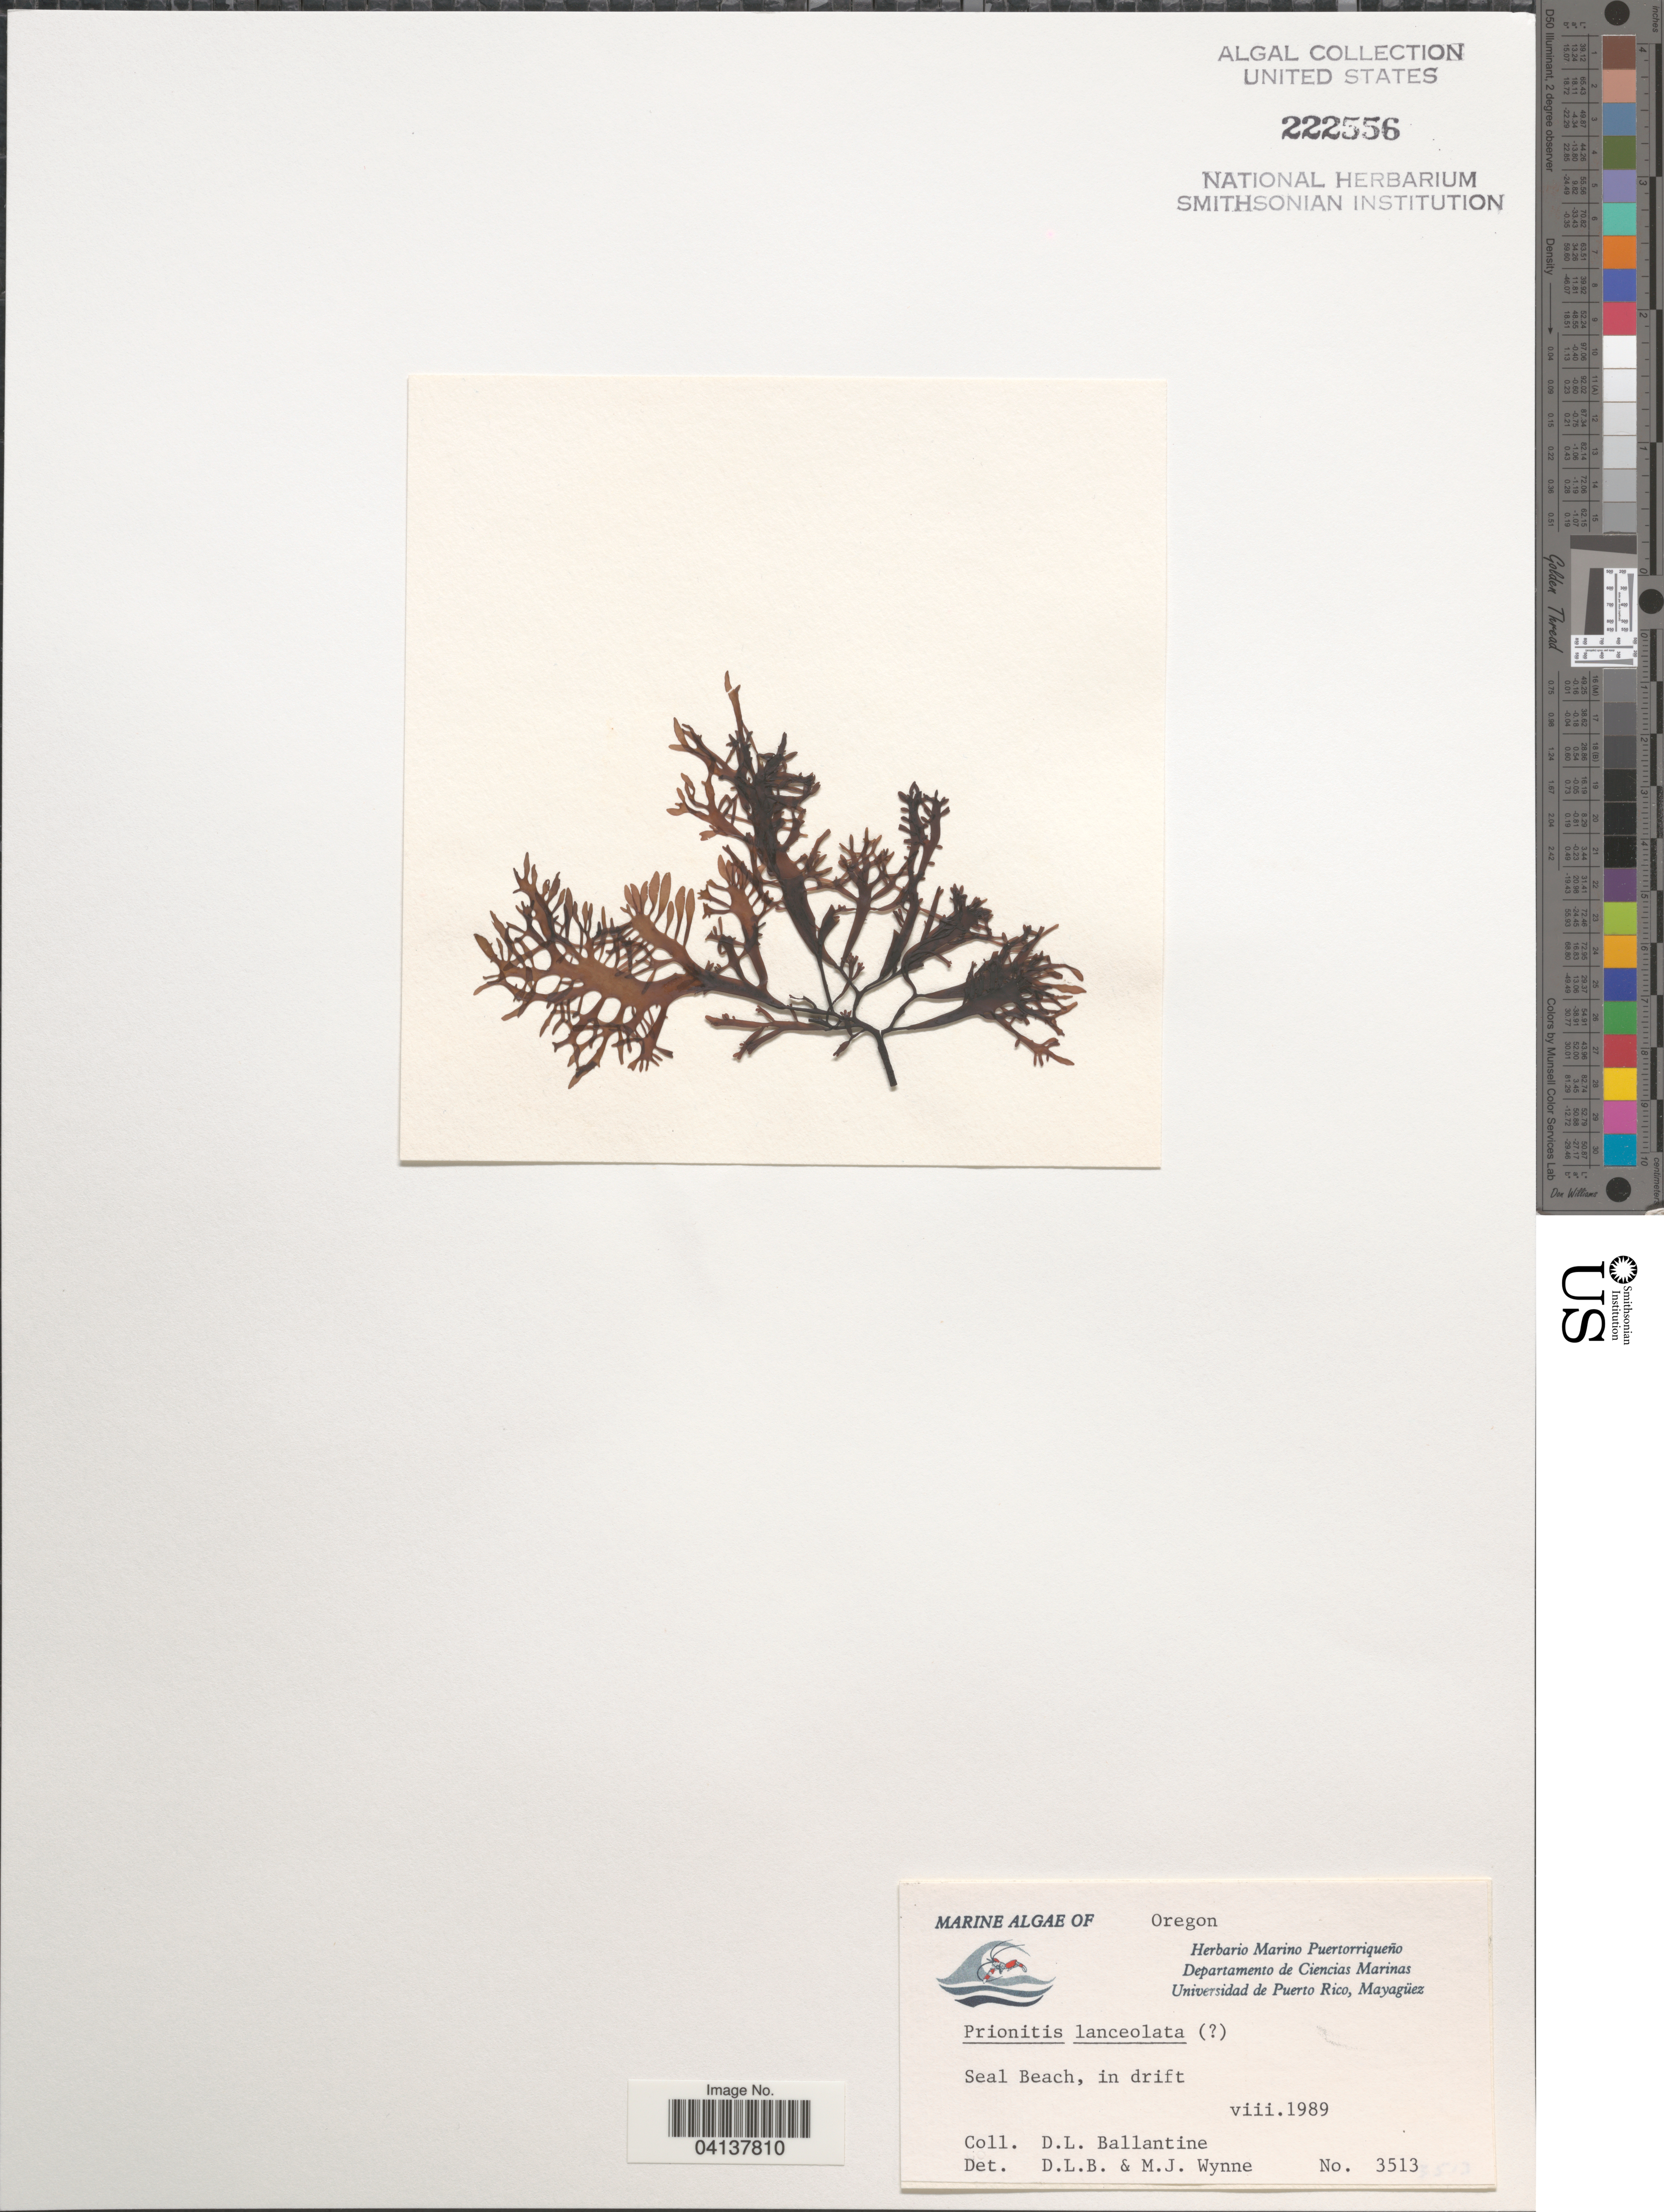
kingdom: Plantae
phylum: Rhodophyta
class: Florideophyceae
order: Cryptonemiales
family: Cryptonemiaceae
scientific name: Prionitis lanceolata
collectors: D.L. Ballantine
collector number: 3513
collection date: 1989-08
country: United States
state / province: Oregon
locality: Seal Beach, in drift.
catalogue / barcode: US 222556